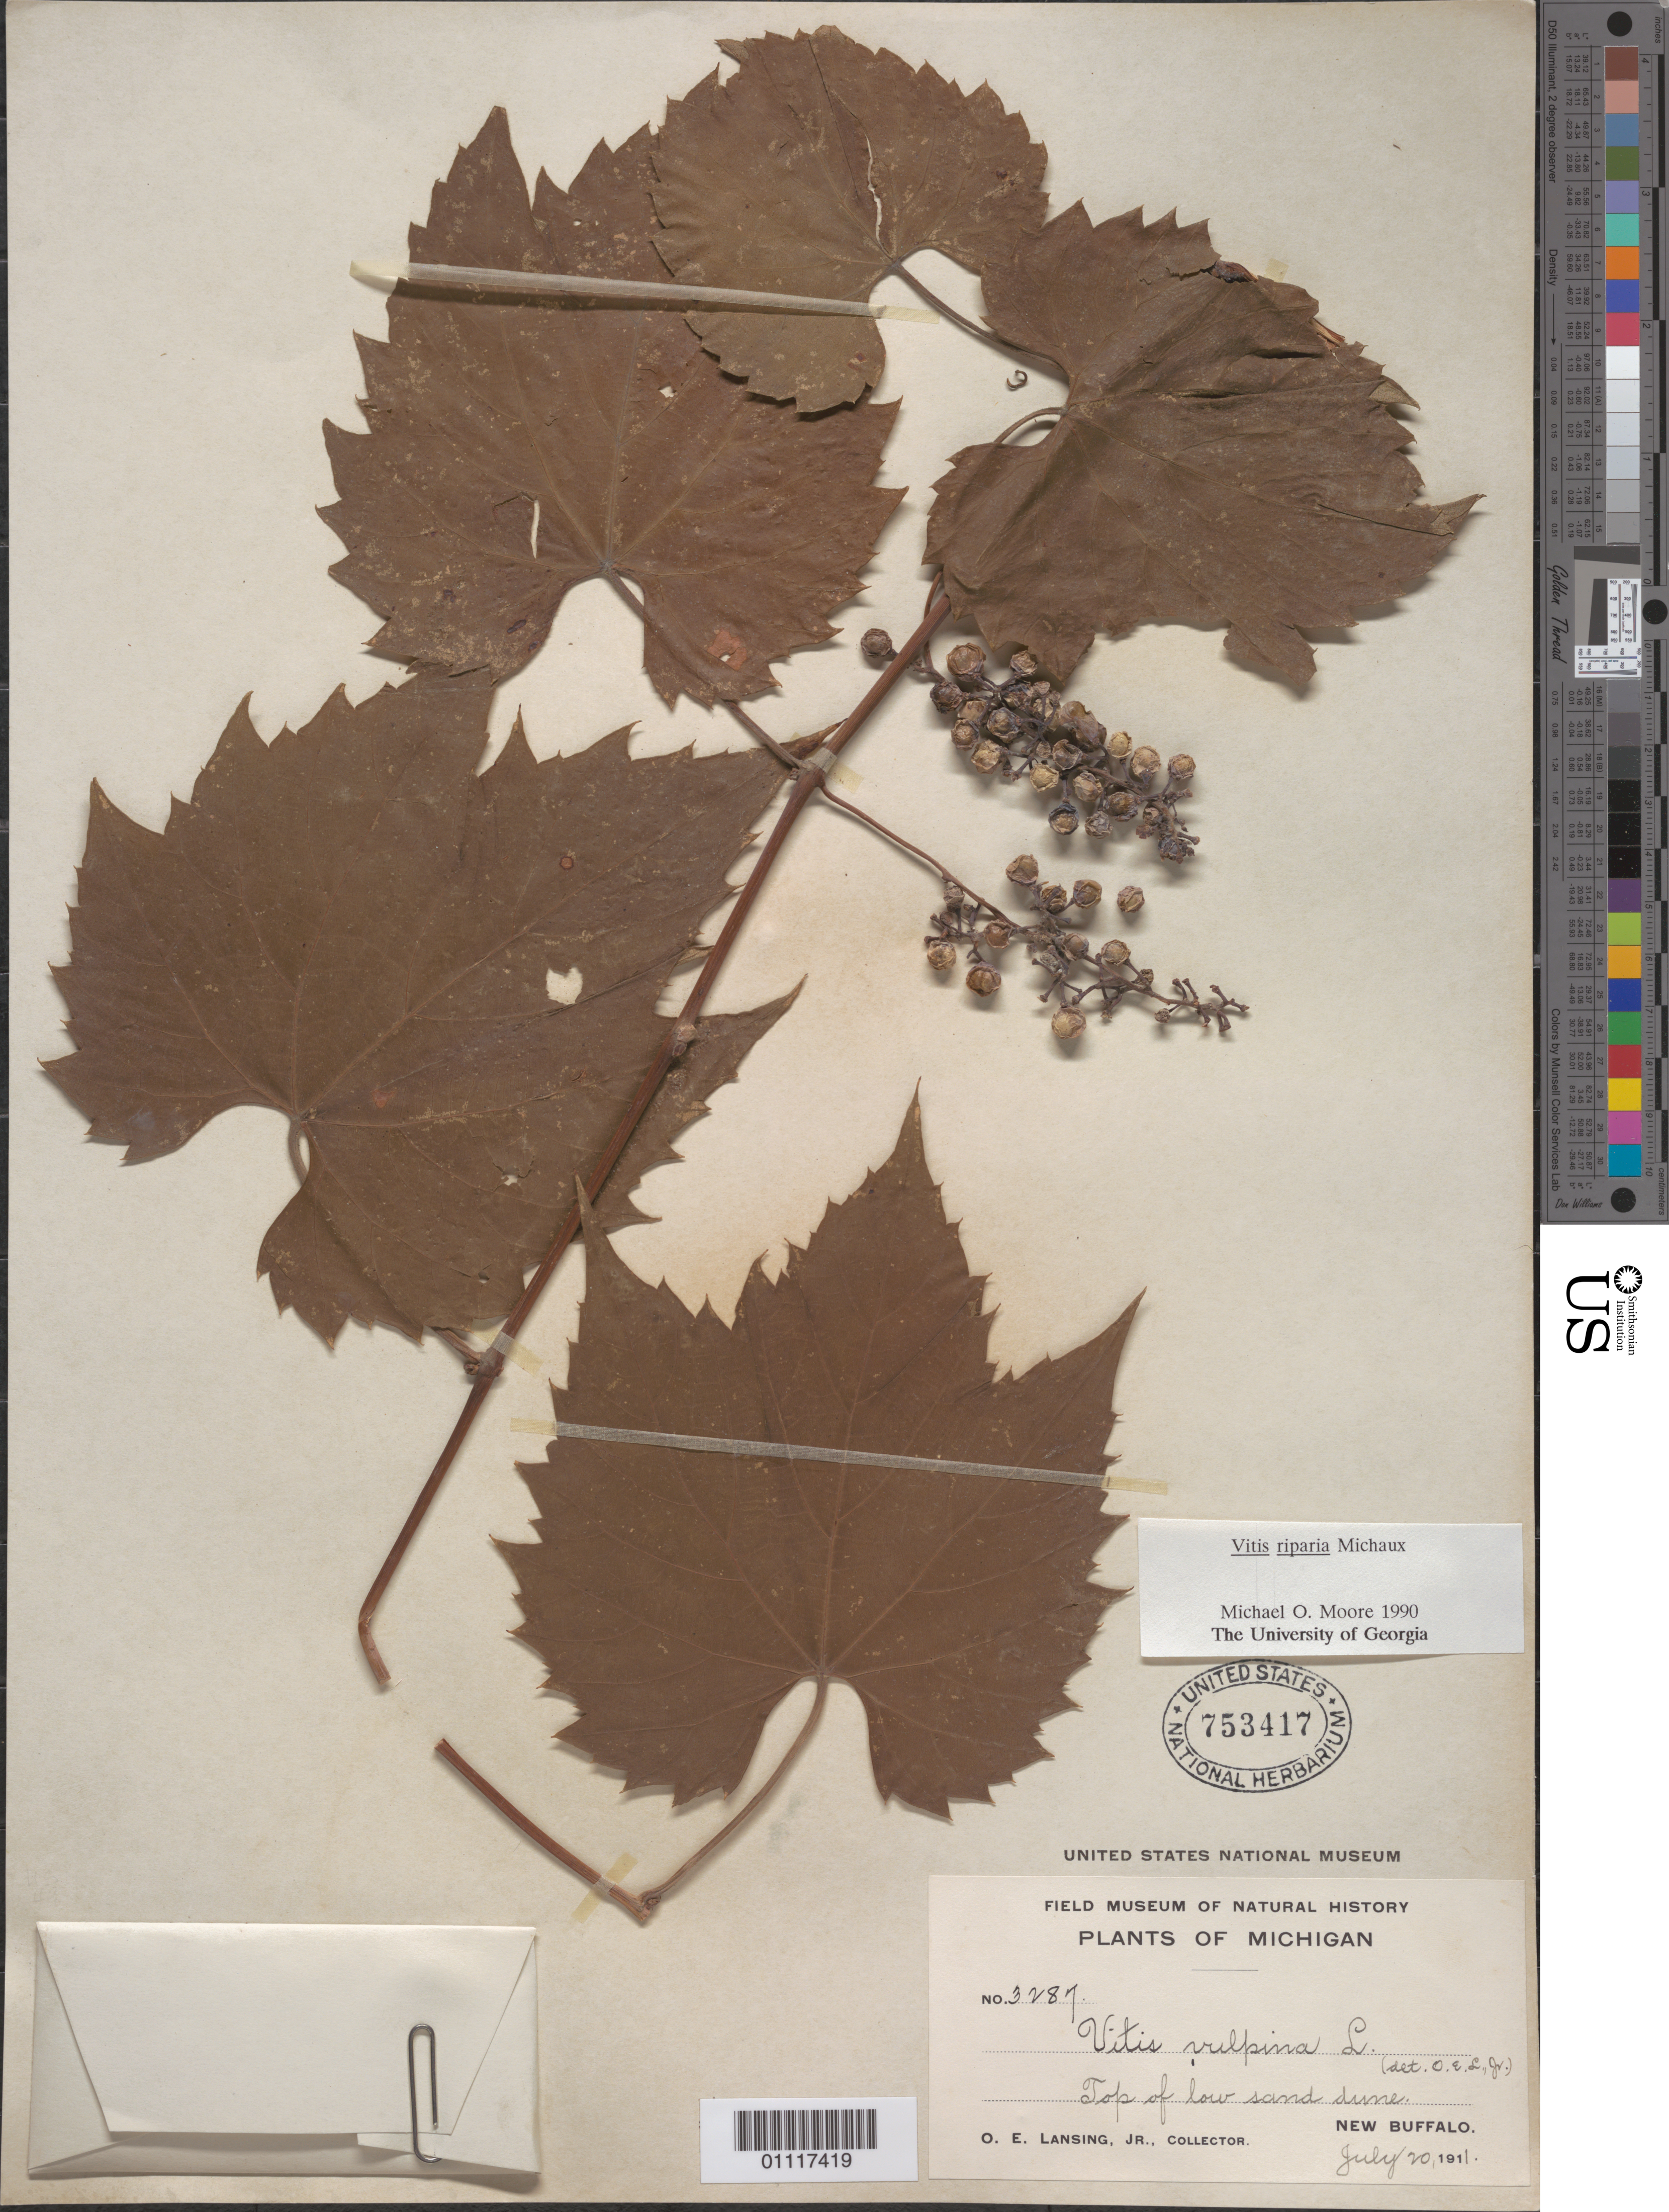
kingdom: Plantae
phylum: Tracheophyta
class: Magnoliopsida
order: Vitales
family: Vitaceae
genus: Vitis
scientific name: Vitis riparia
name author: Michx.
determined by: Moore, M. O.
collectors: O. E. Lansing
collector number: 3289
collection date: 1911-07-20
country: United States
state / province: Michigan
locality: Top of low sand dune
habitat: Top of low sand dune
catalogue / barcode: US 753417